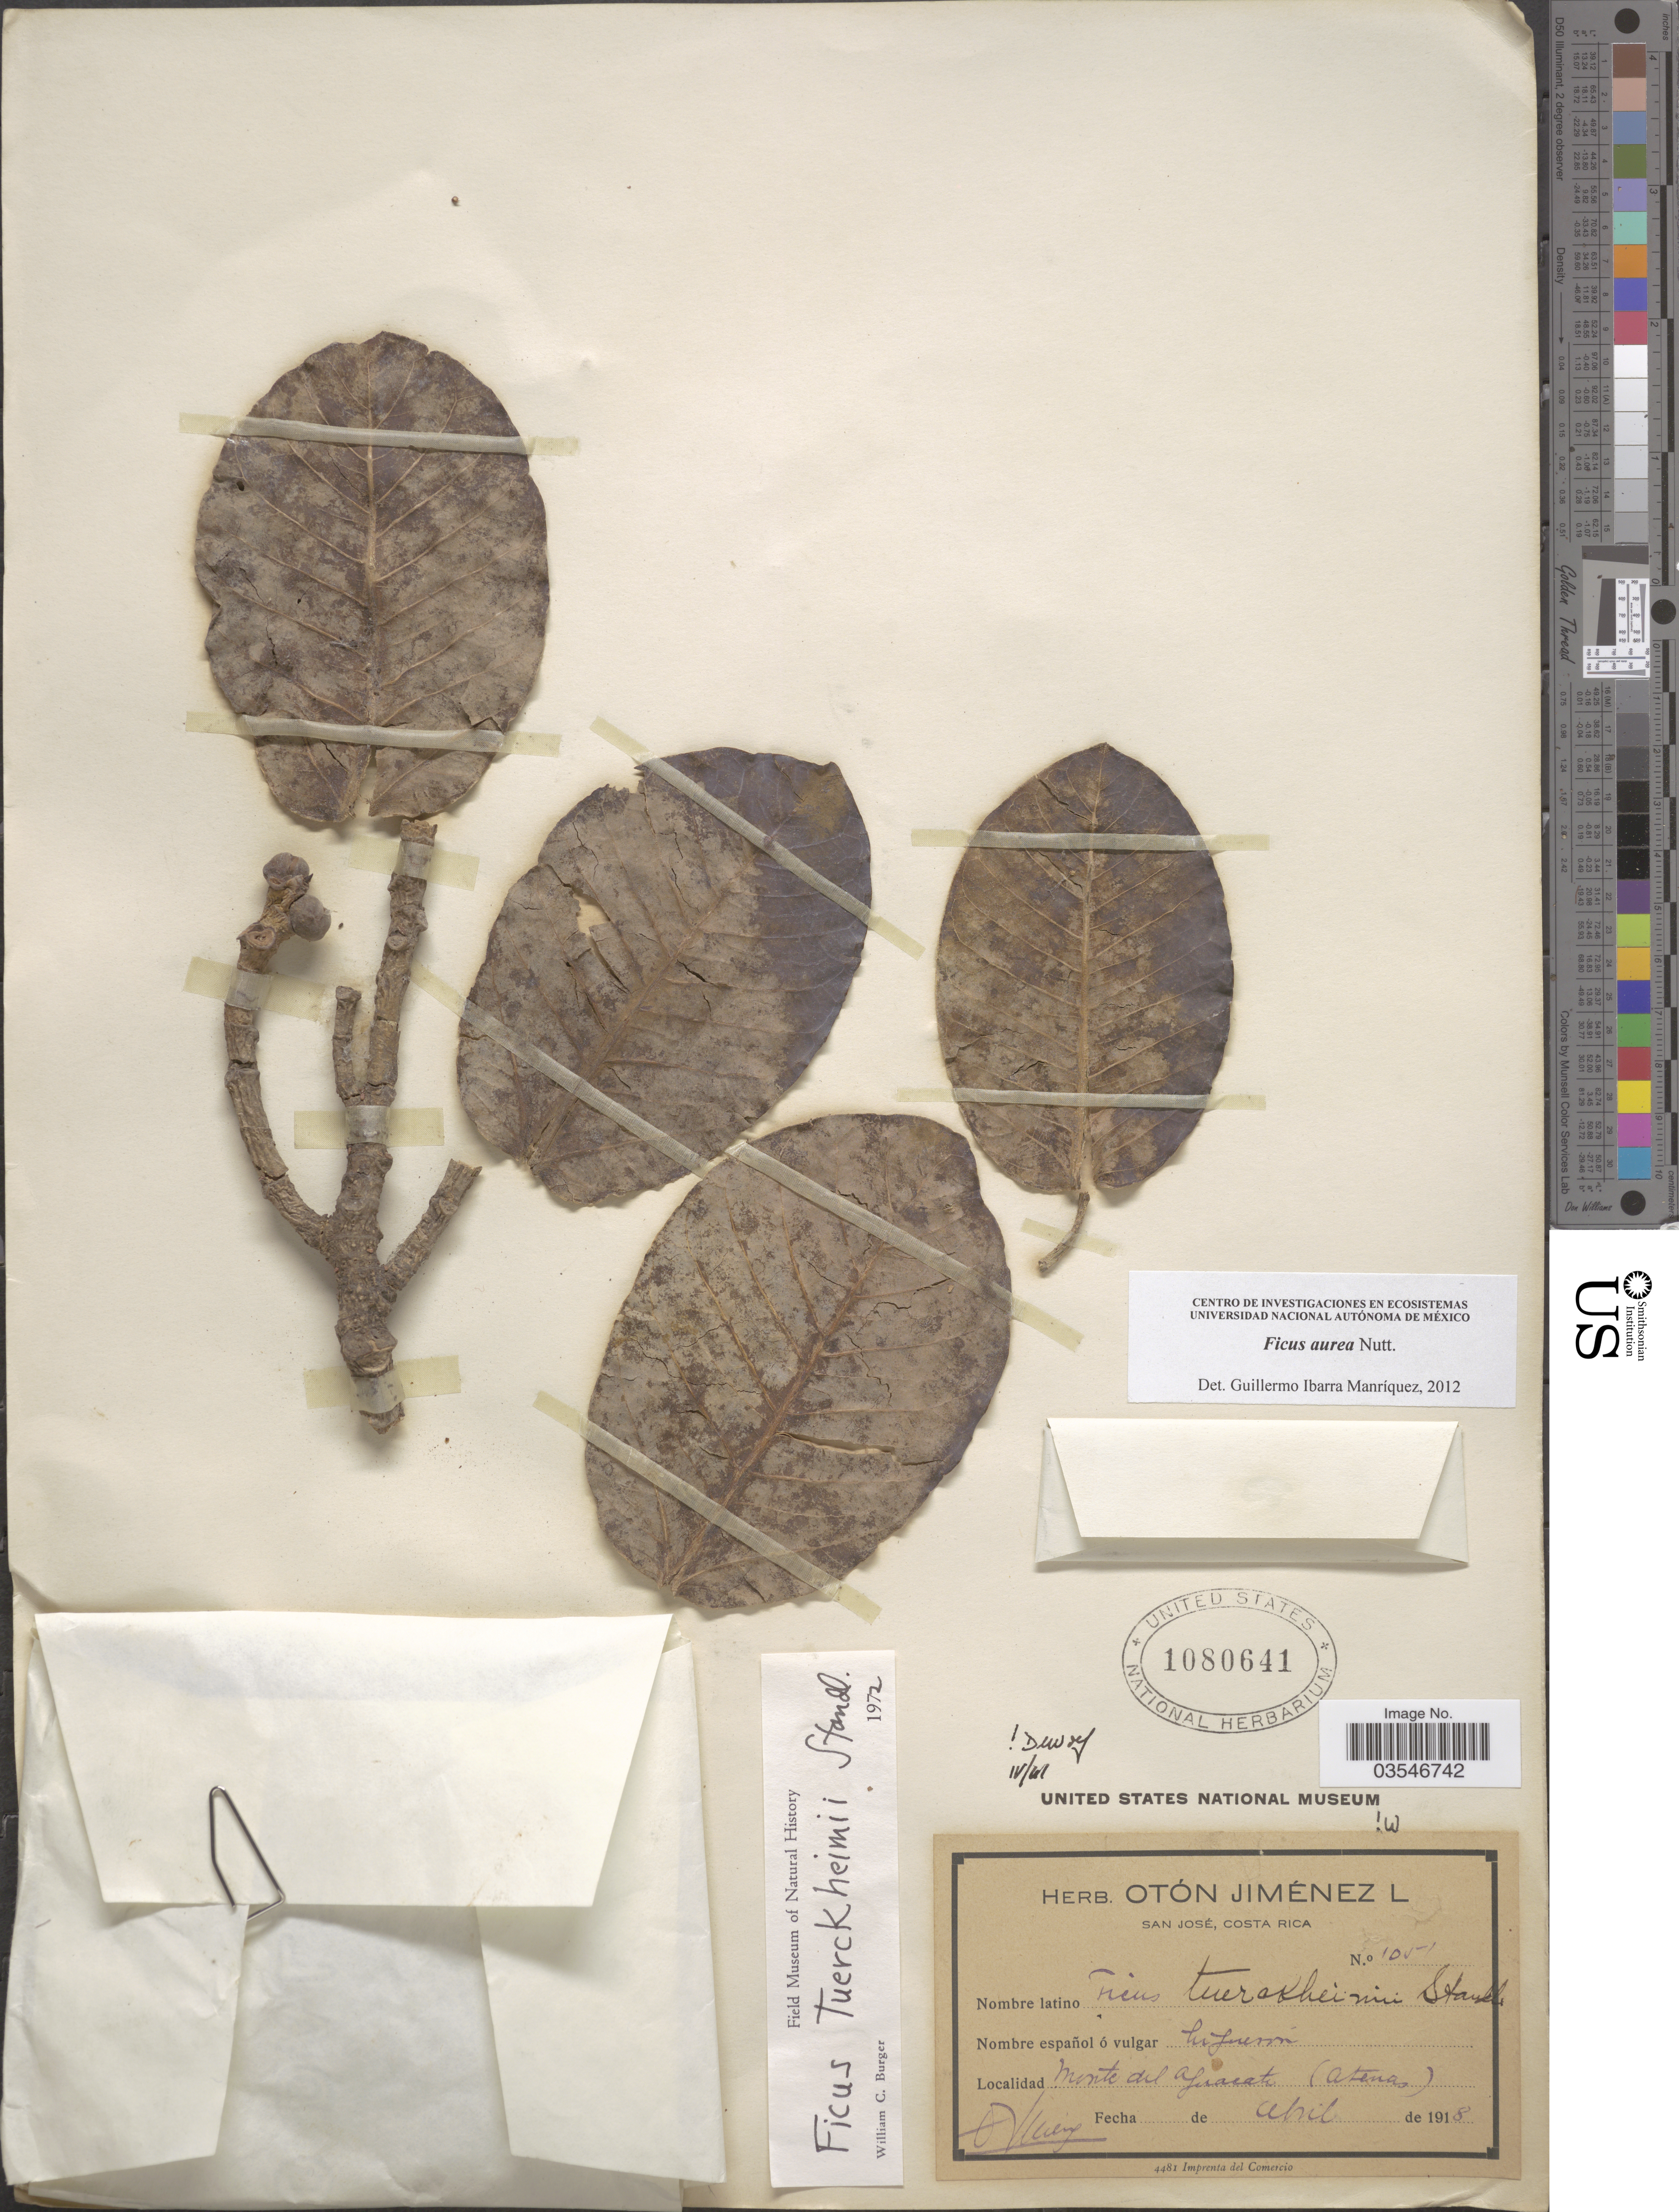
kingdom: Plantae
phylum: Tracheophyta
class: Magnoliopsida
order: Rosales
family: Moraceae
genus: Ficus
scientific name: Ficus aurea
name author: Nutt.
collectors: O. Jiménez L.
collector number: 100-1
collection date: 1918-04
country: Costa Rica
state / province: Alajuela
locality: Monte del Aguacate (Atenas)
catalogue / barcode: US 1080641